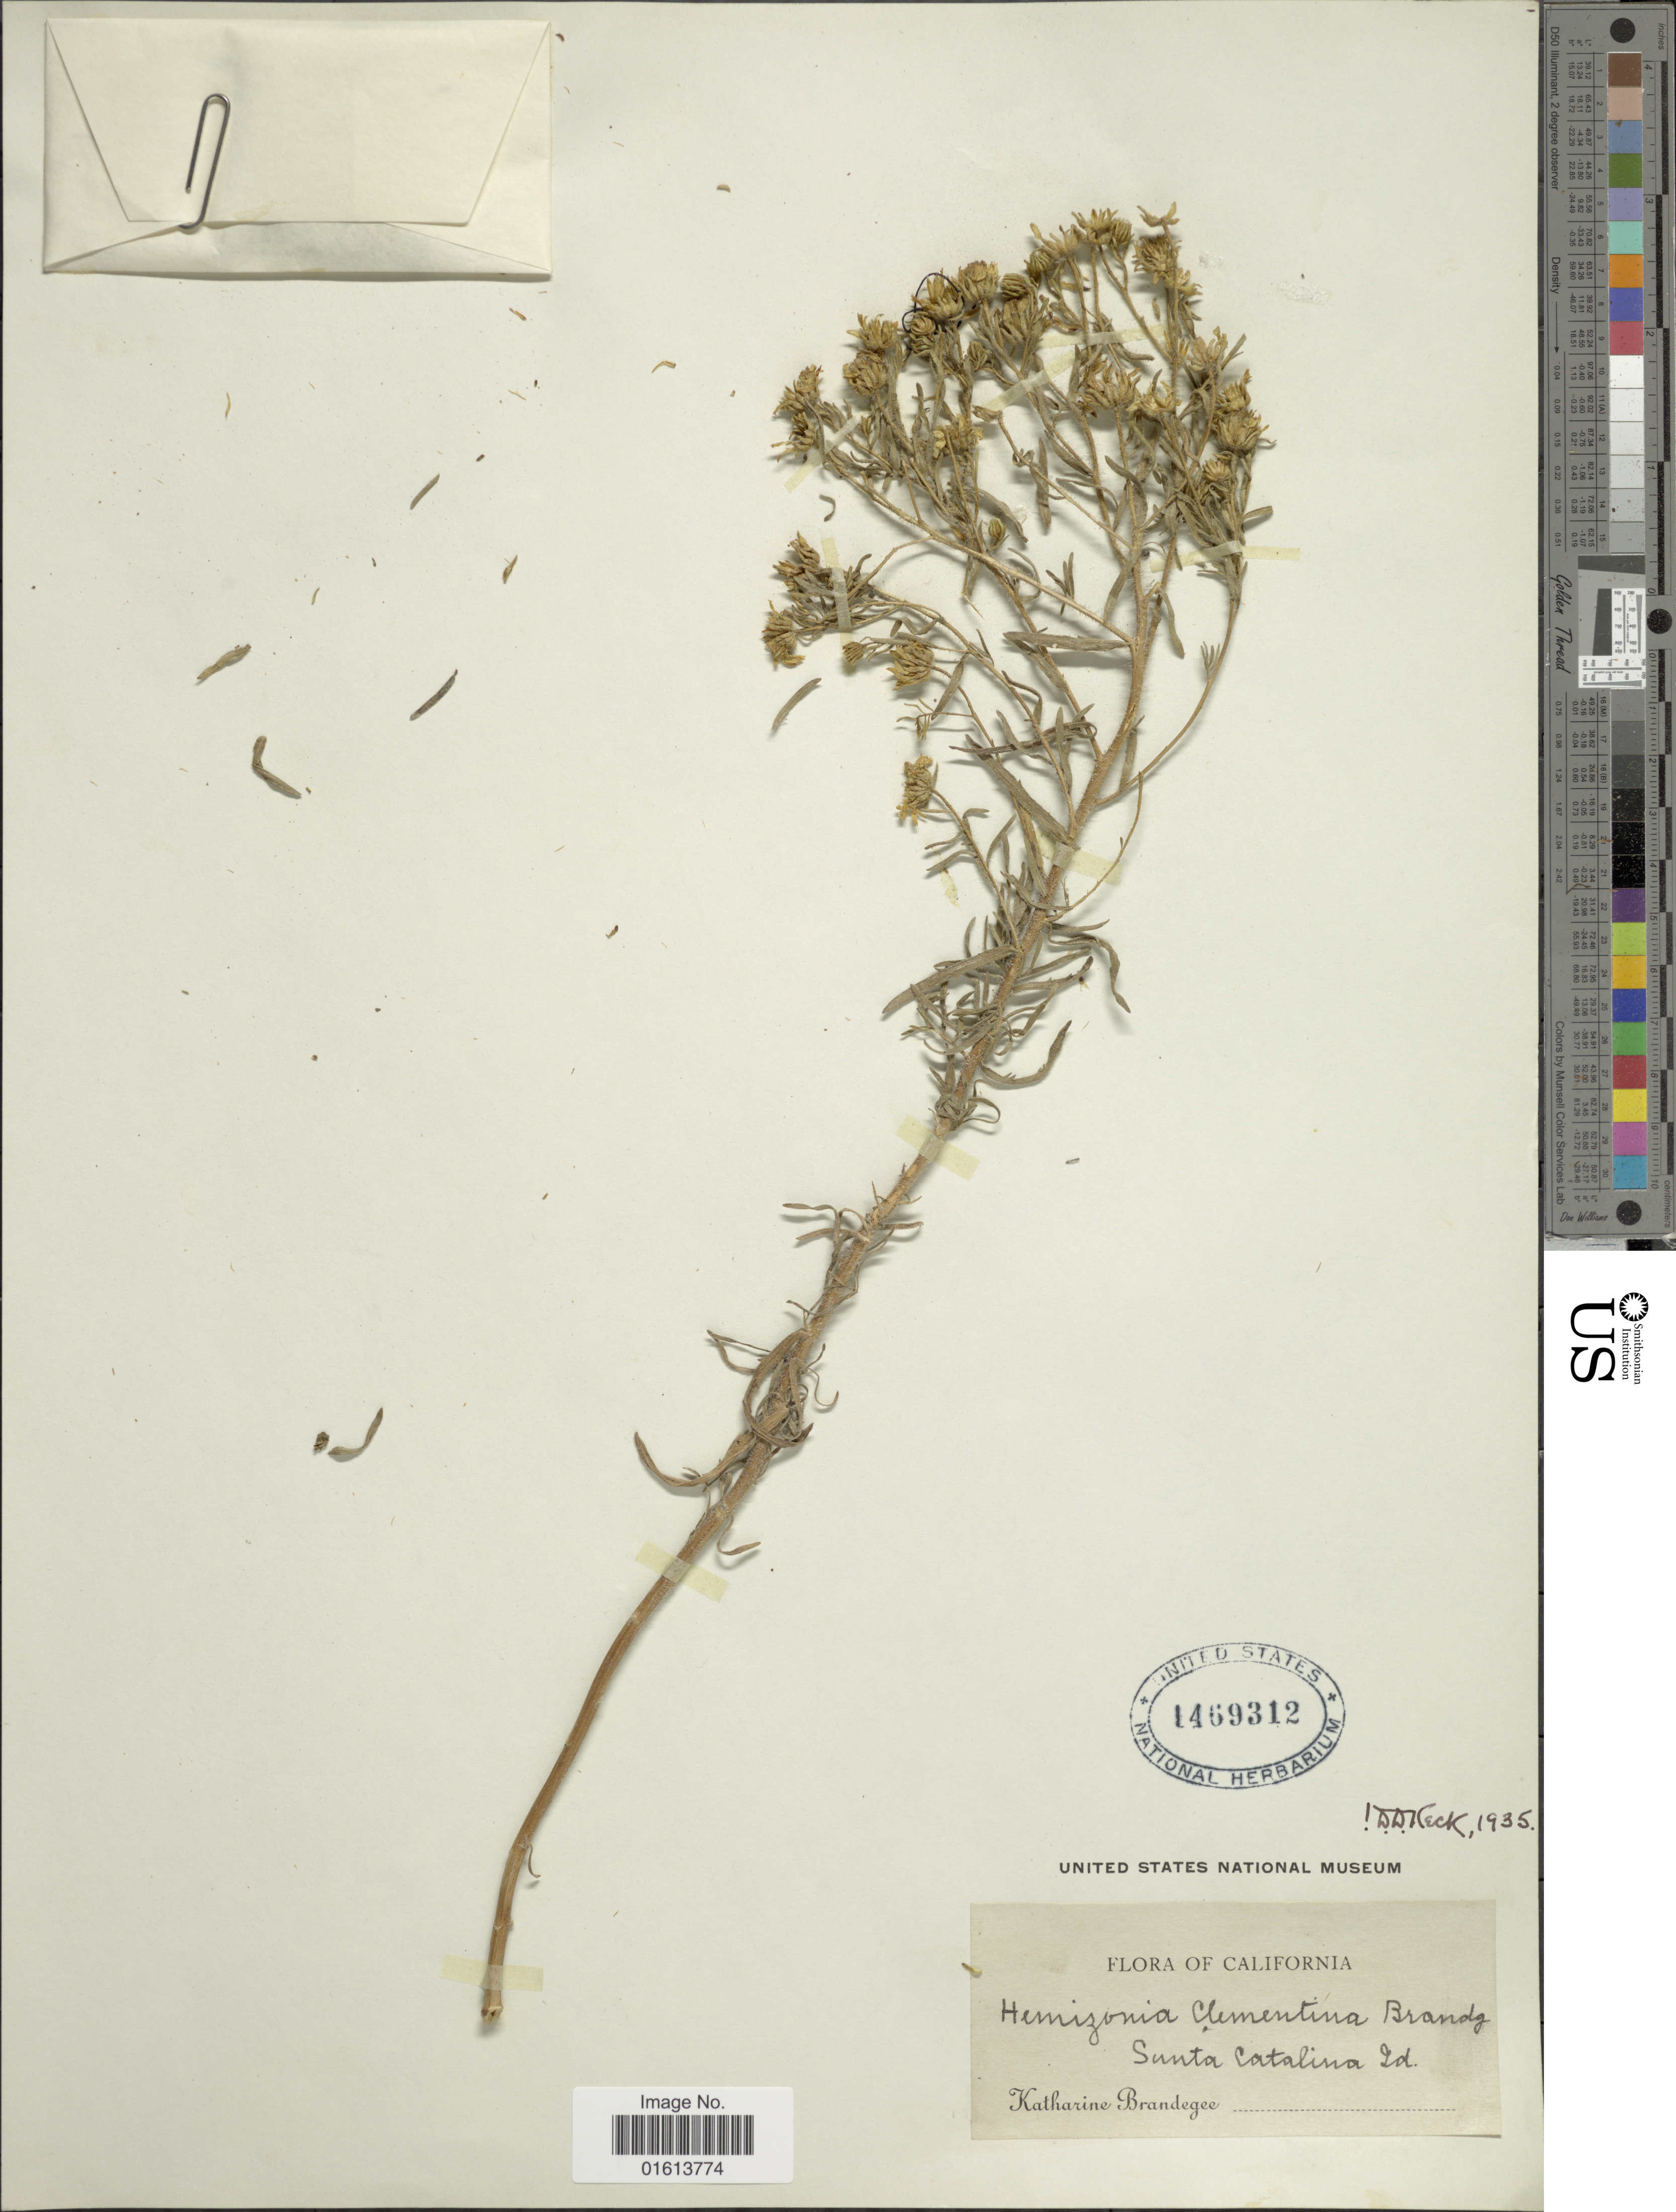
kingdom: Plantae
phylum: Tracheophyta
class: Magnoliopsida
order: Asterales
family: Asteraceae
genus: Deinandra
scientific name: Deinandra clementina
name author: (Brandegee) B.G. Baldwin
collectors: M. K. Brandegee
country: United States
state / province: California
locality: California. Santa Catalina Id.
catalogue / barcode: US 1469312